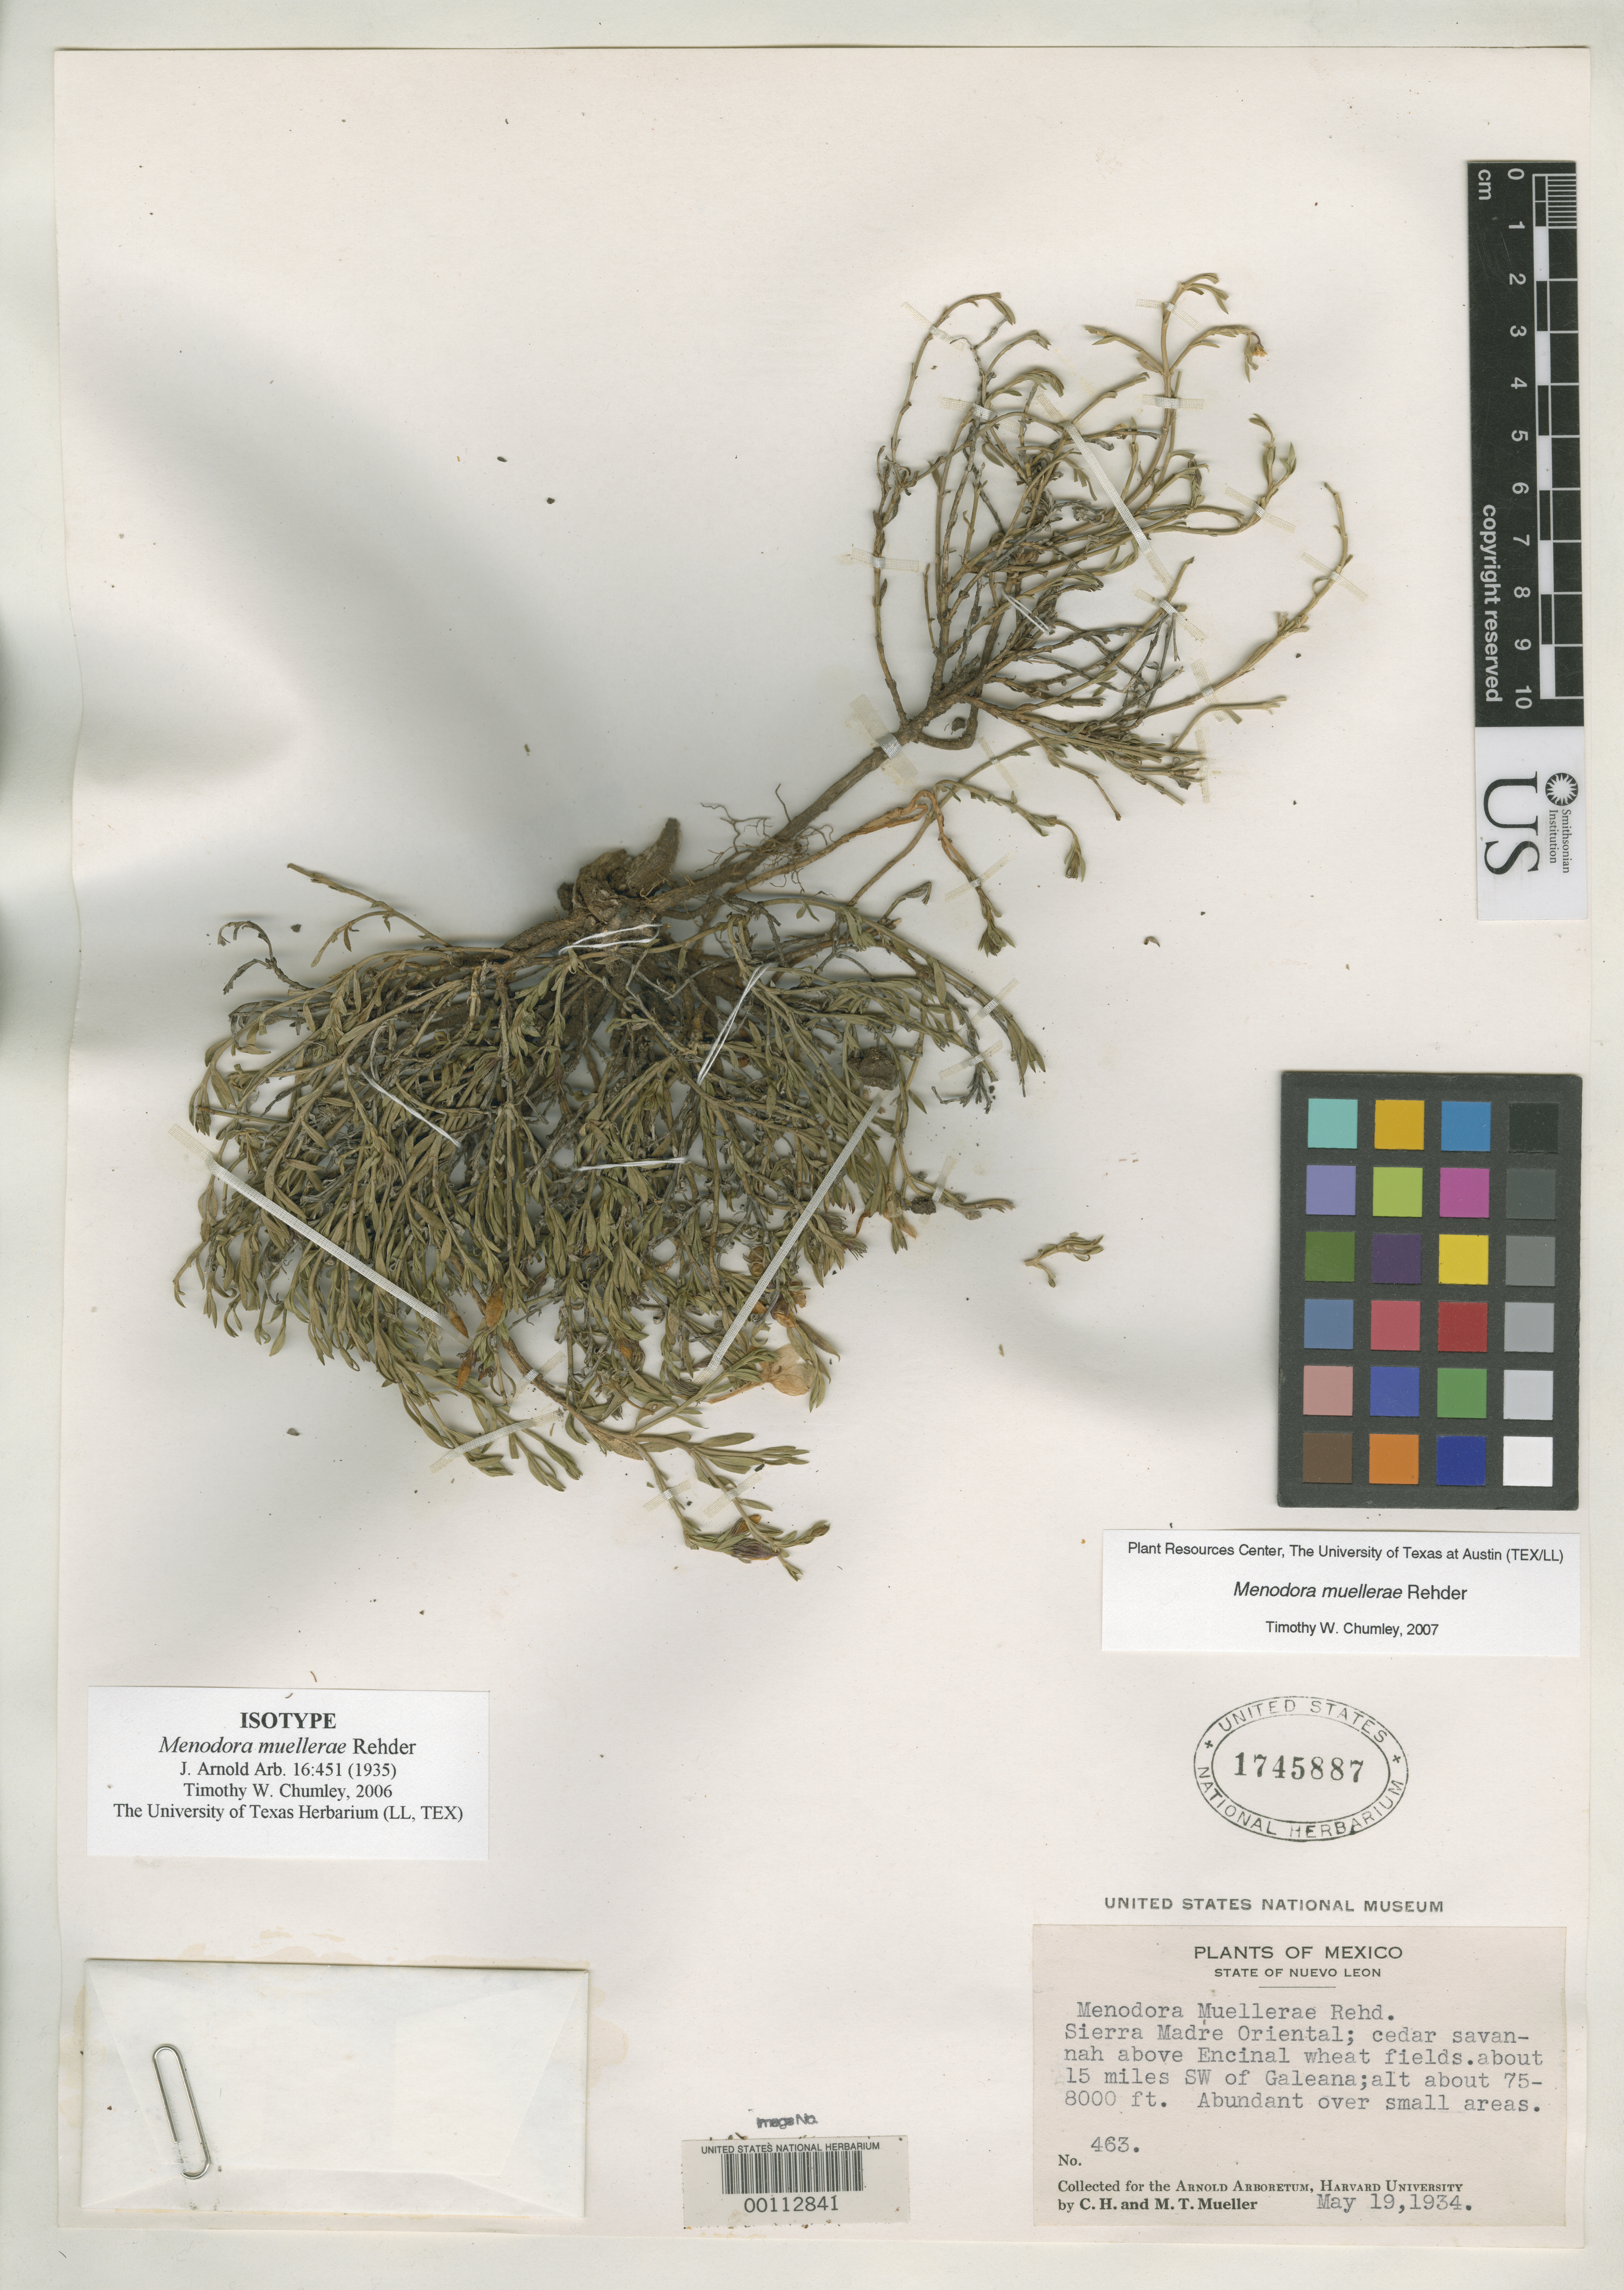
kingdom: Plantae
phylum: Tracheophyta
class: Magnoliopsida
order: Lamiales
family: Oleaceae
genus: Menodora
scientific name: Menodora muellerae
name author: Rehder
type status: Isotype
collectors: C. H. Mueller & M. Mueller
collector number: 463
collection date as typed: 19 May 1934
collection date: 1934-05-19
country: Mexico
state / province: Nuevo León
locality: Sierra Madre Oriental, southwest of Galeana.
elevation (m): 2286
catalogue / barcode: US 1745887